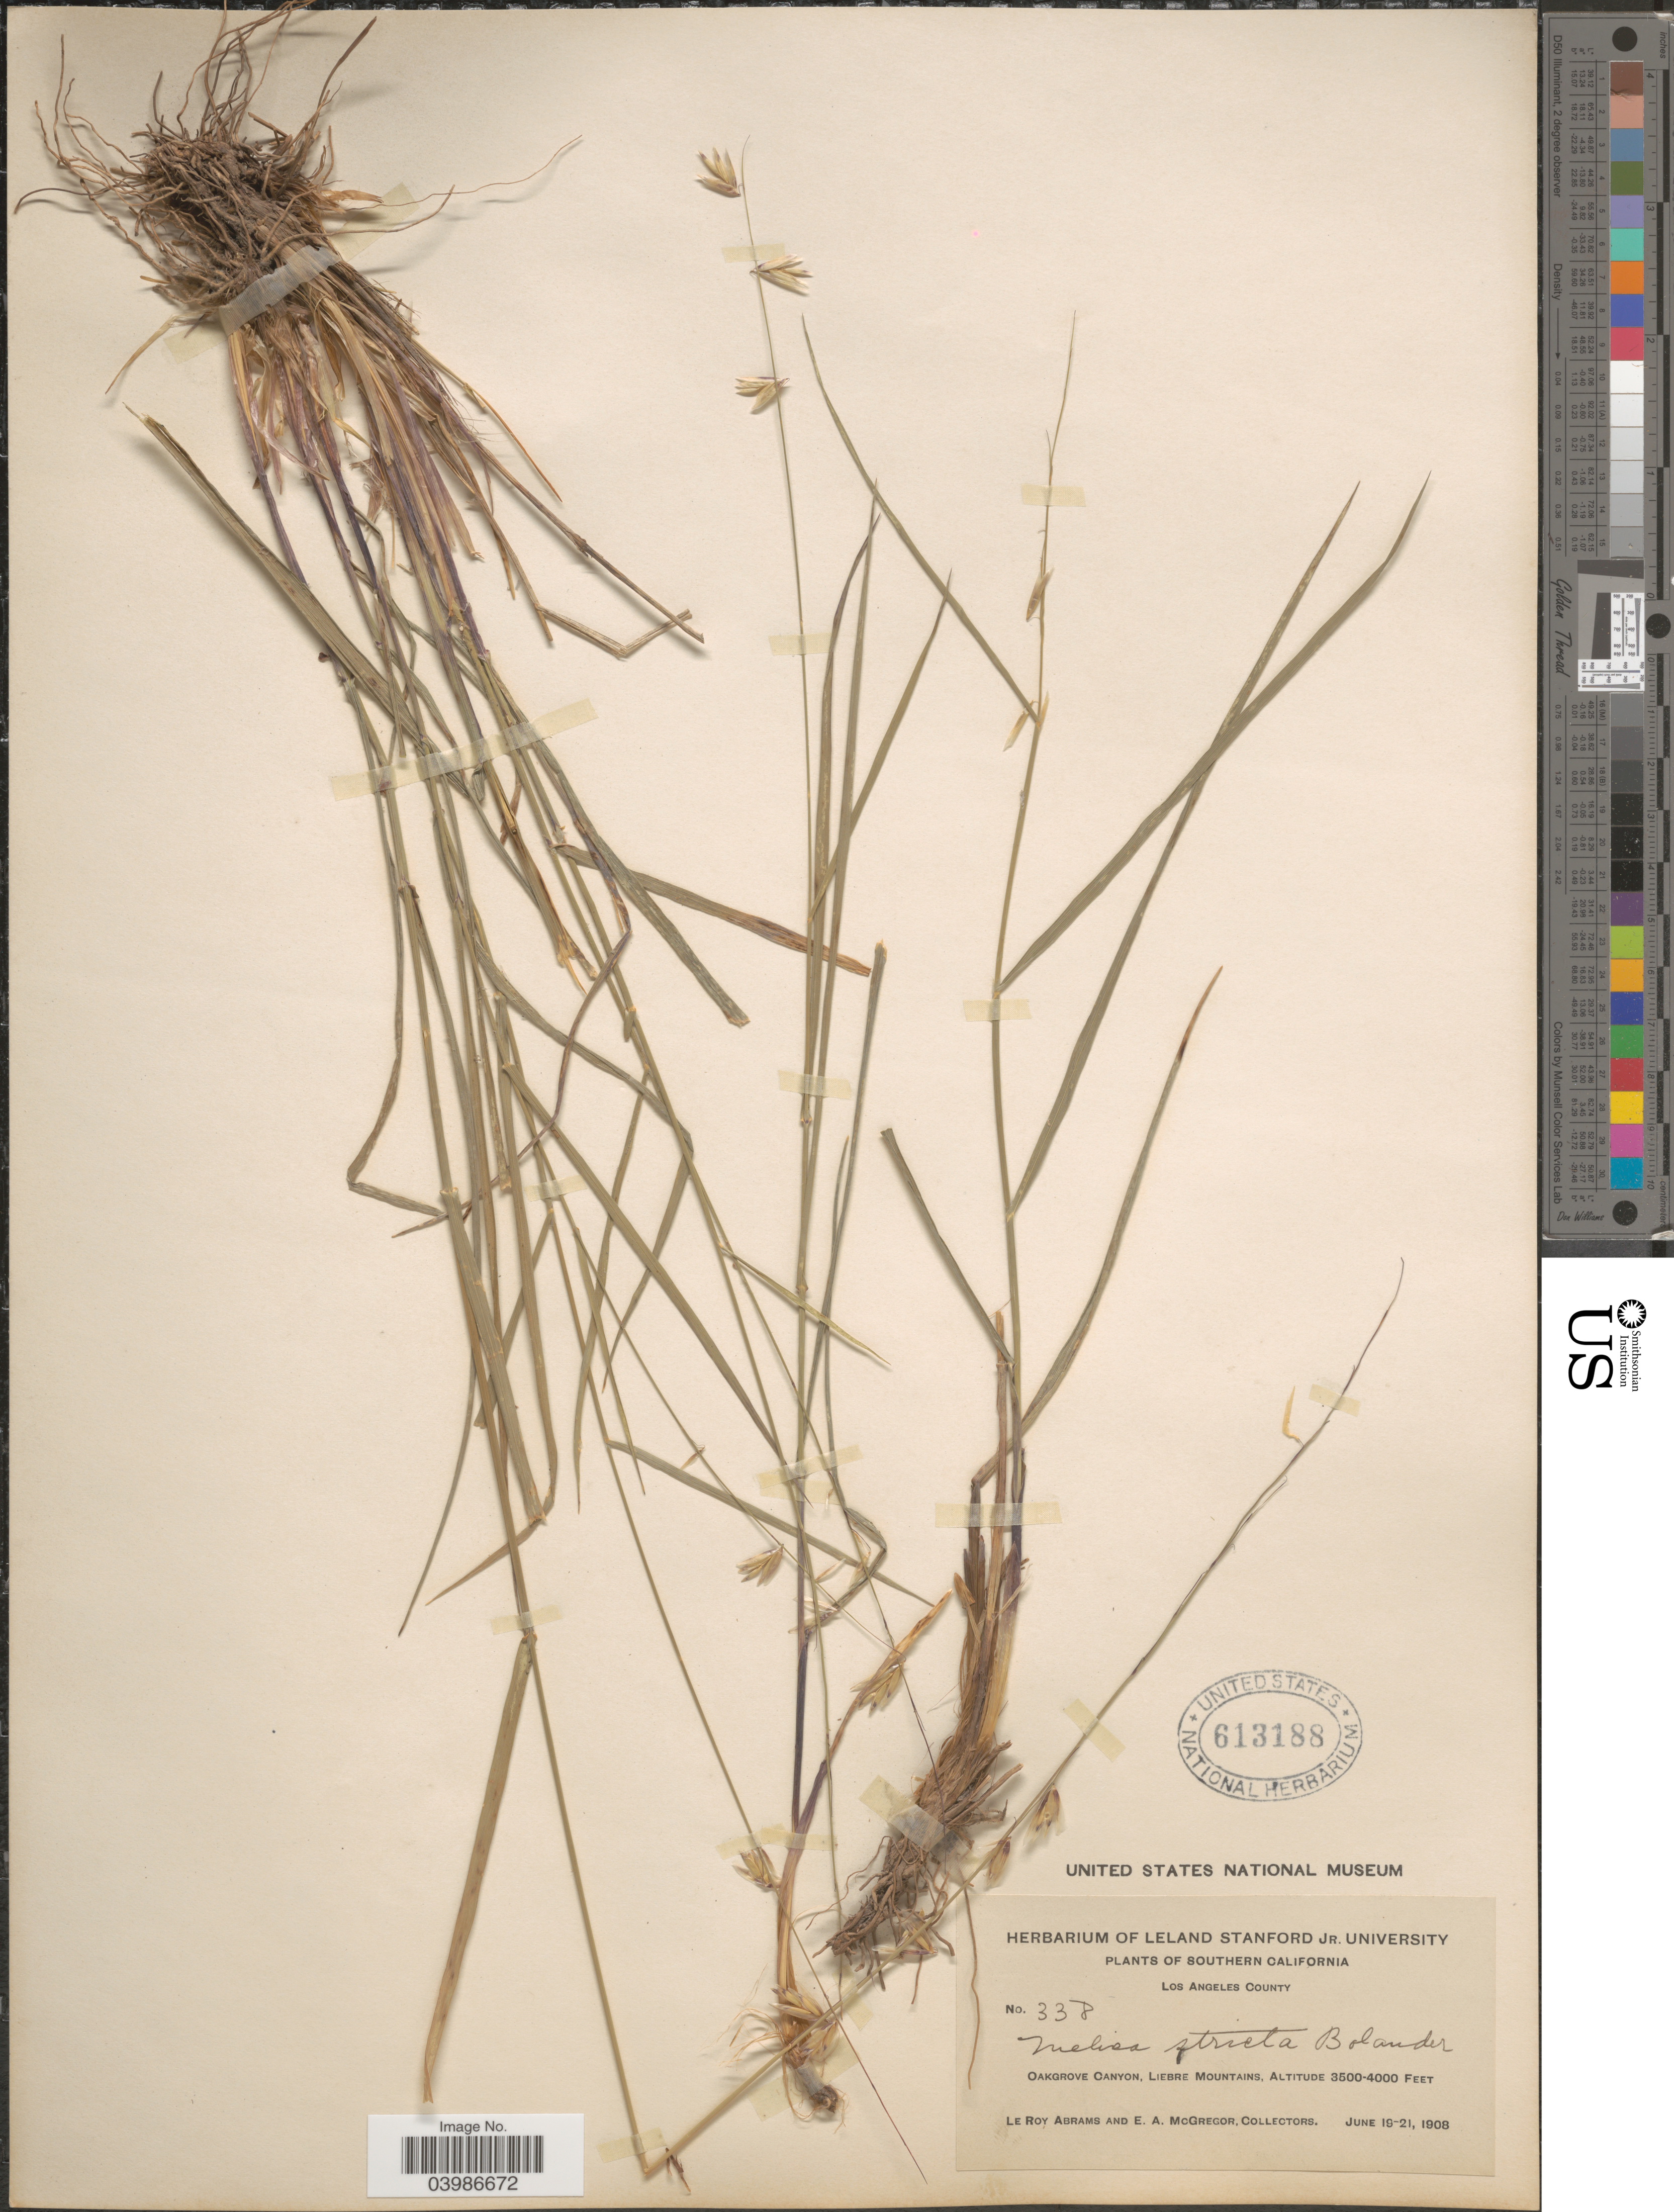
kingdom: Plantae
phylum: Tracheophyta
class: Liliopsida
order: Poales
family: Poaceae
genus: Melica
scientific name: Melica stricta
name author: Bol.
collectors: L. Abrams & E. A. McGregor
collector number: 338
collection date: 1908-06-19/1908-06-21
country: United States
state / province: California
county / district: Los Angeles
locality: Southern California. Los Angeles County. Oakgrove Canyon, Liebre Mountains.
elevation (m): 1067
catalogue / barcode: US 613188